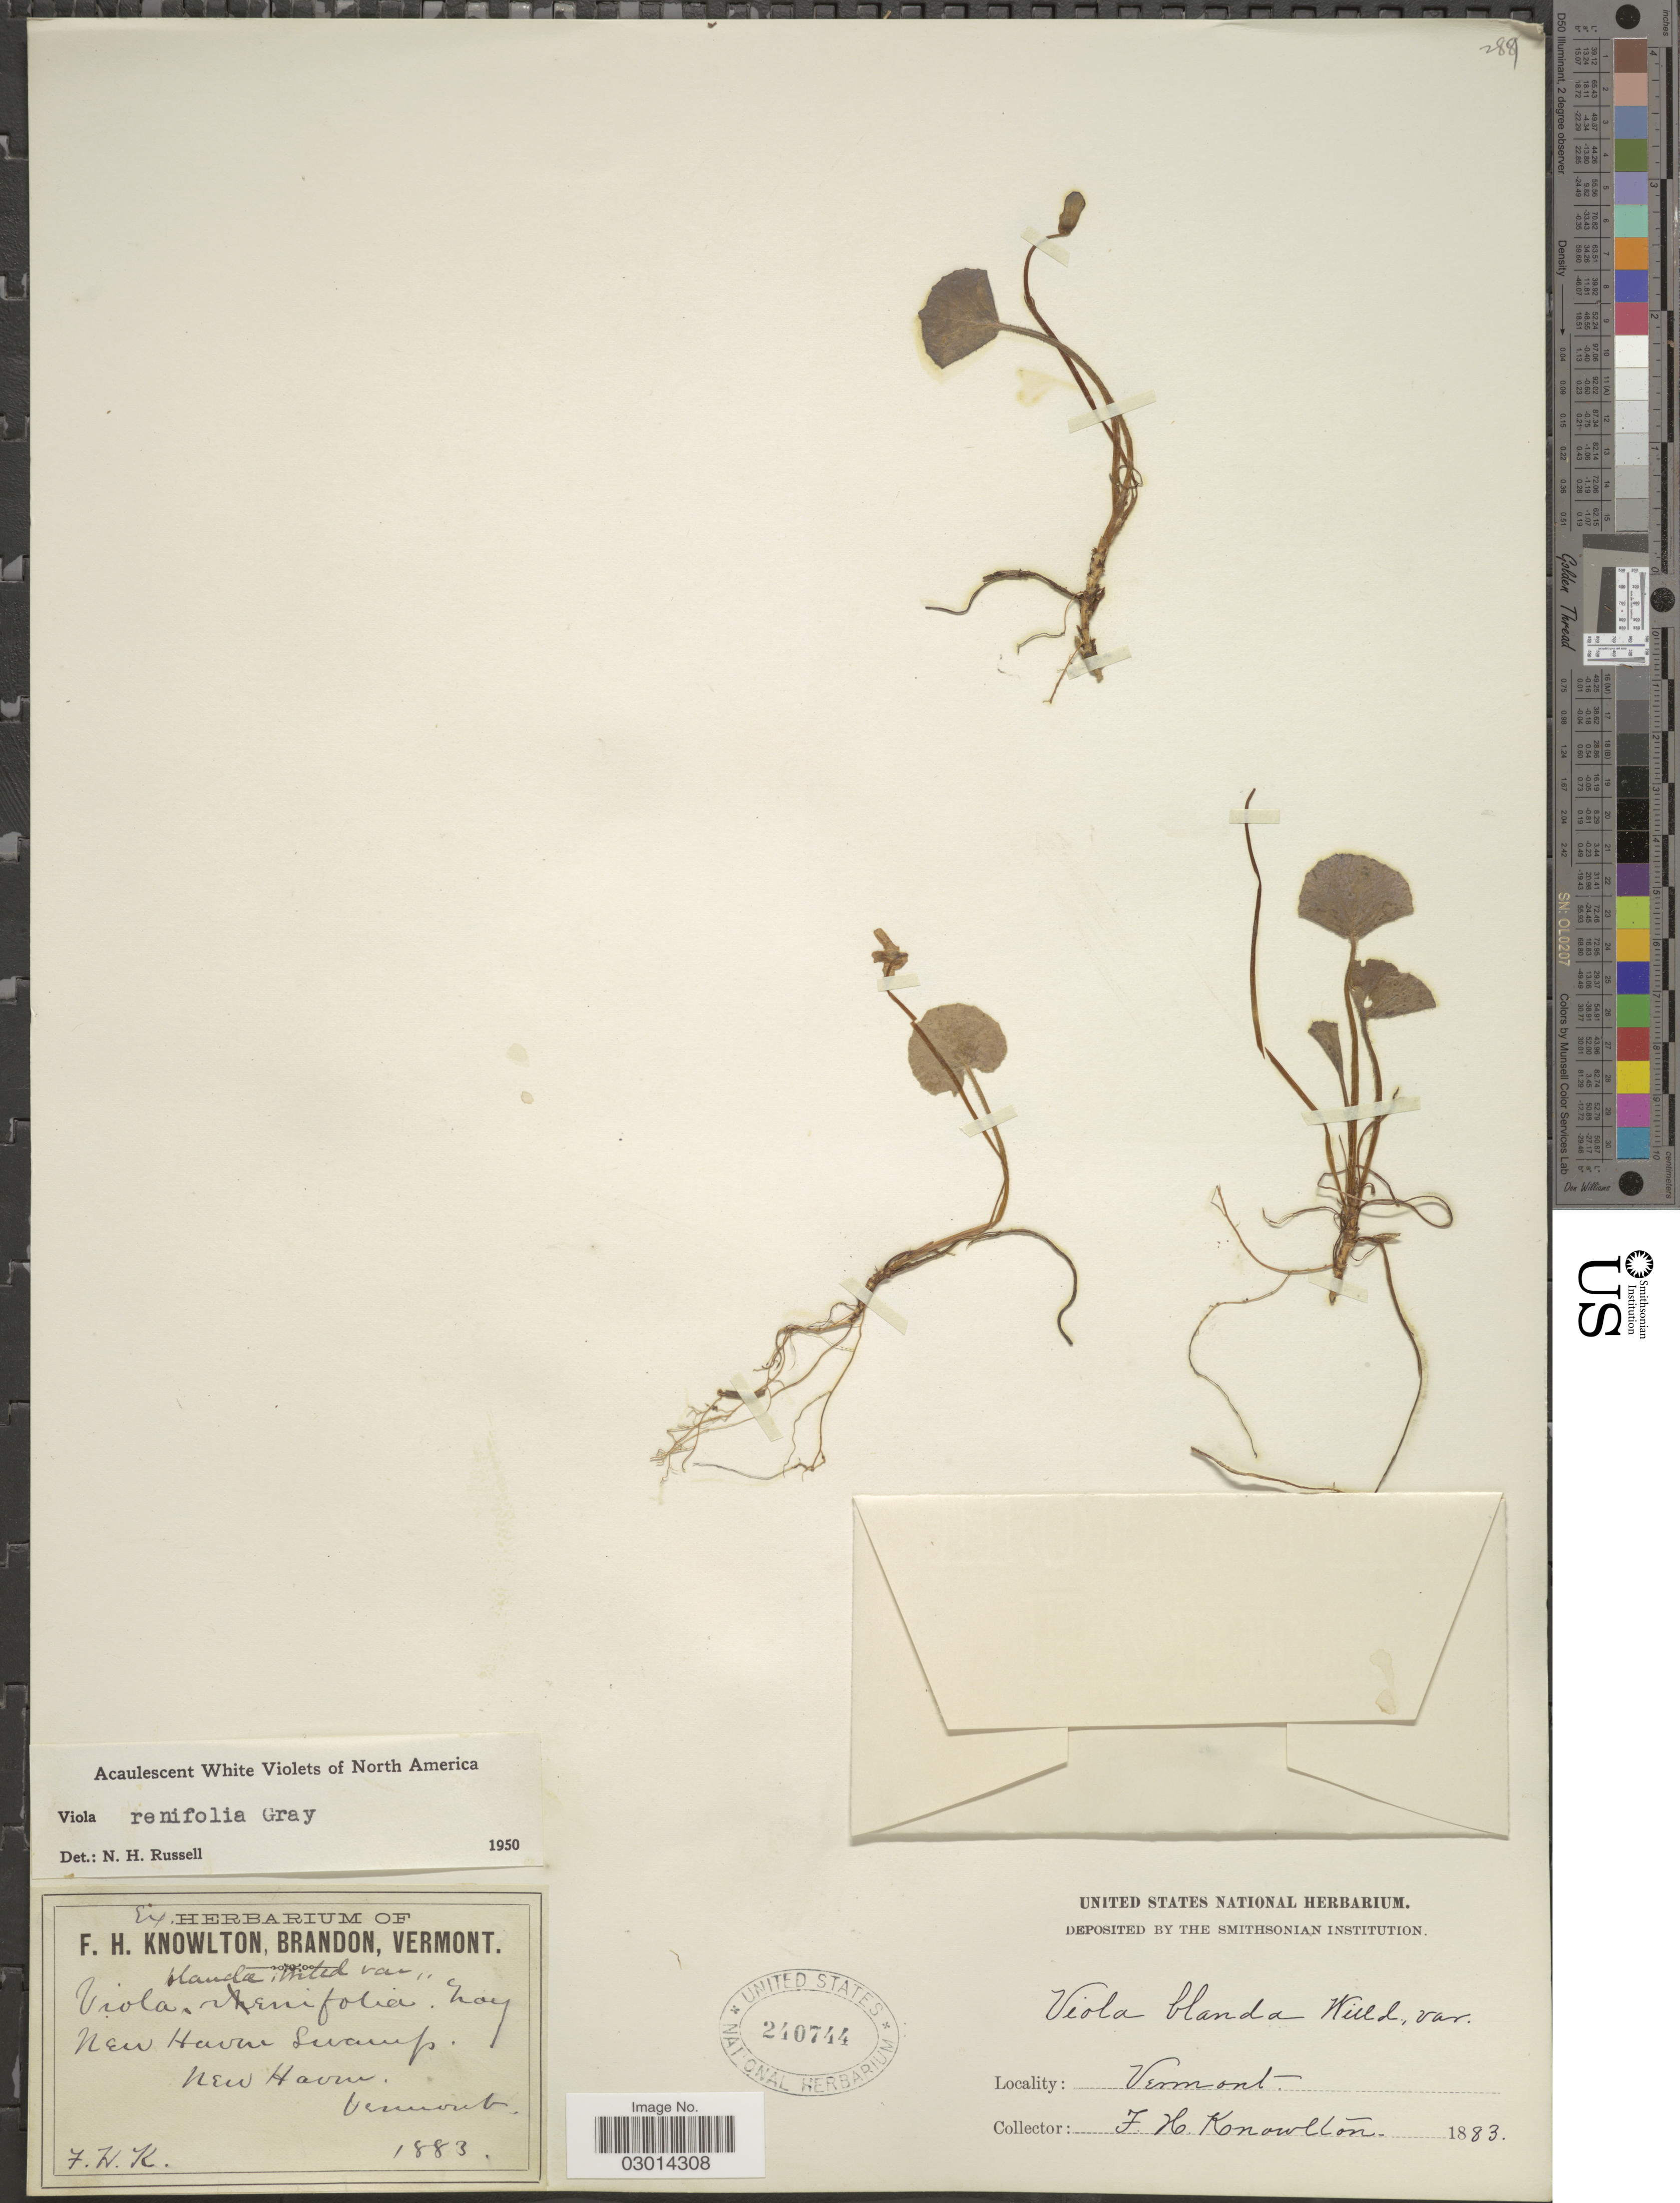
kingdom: Plantae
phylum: Tracheophyta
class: Magnoliopsida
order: Malpighiales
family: Violaceae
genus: Viola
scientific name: Viola renifolia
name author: A. Gray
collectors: F. H. Knowlton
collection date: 1883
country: United States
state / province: Vermont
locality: New Haven swamp. New Haven.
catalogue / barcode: US 240744